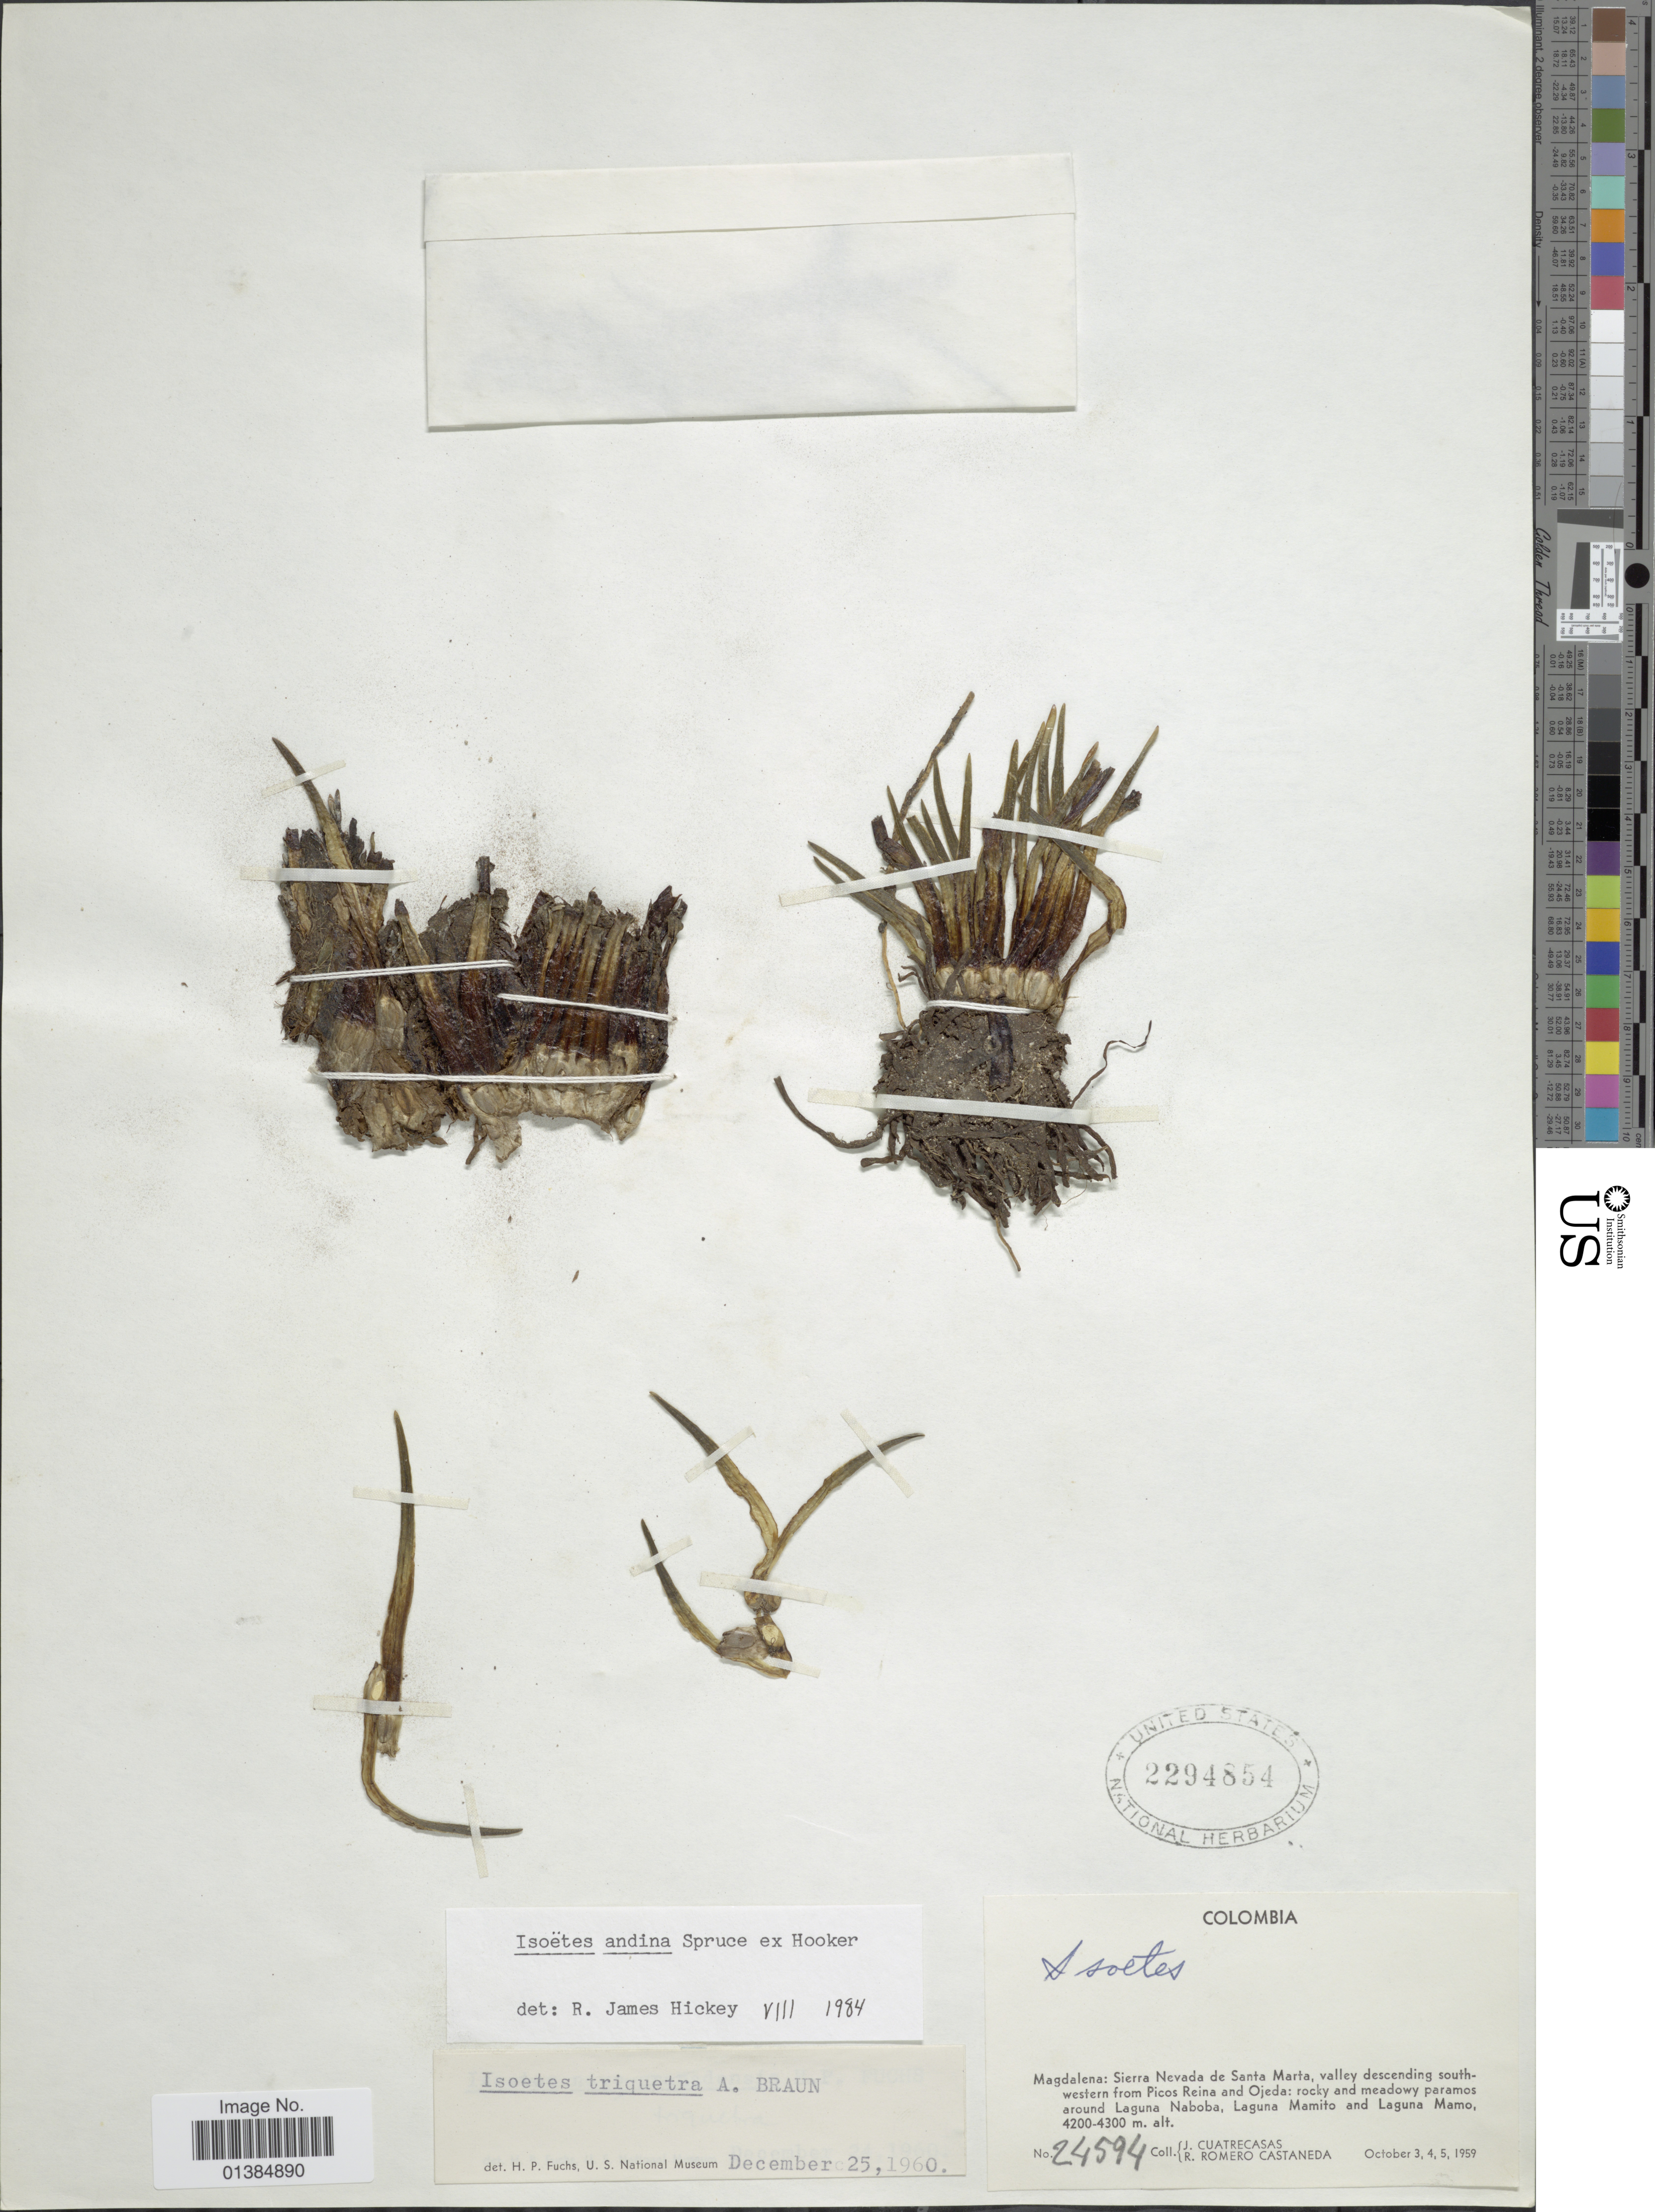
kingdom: Plantae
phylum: Tracheophyta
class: Lycopodiopsida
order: Isoetales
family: Isoetaceae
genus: Isoetes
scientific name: Isoetes andina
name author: Spruce ex Hook.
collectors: J. Cuatrecasas & R. Romero Castañeda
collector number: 24594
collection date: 1959-10-03/1959-10-05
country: Colombia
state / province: Magdalena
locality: Sierra Nevada de Santa Marta, valley descending south-western from Picos Reina and Ojeda: rocky meadowy paramos around Laguna Naboba, Laguna Mamito and Laguna Mamo.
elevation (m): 4200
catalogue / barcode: US 2294854